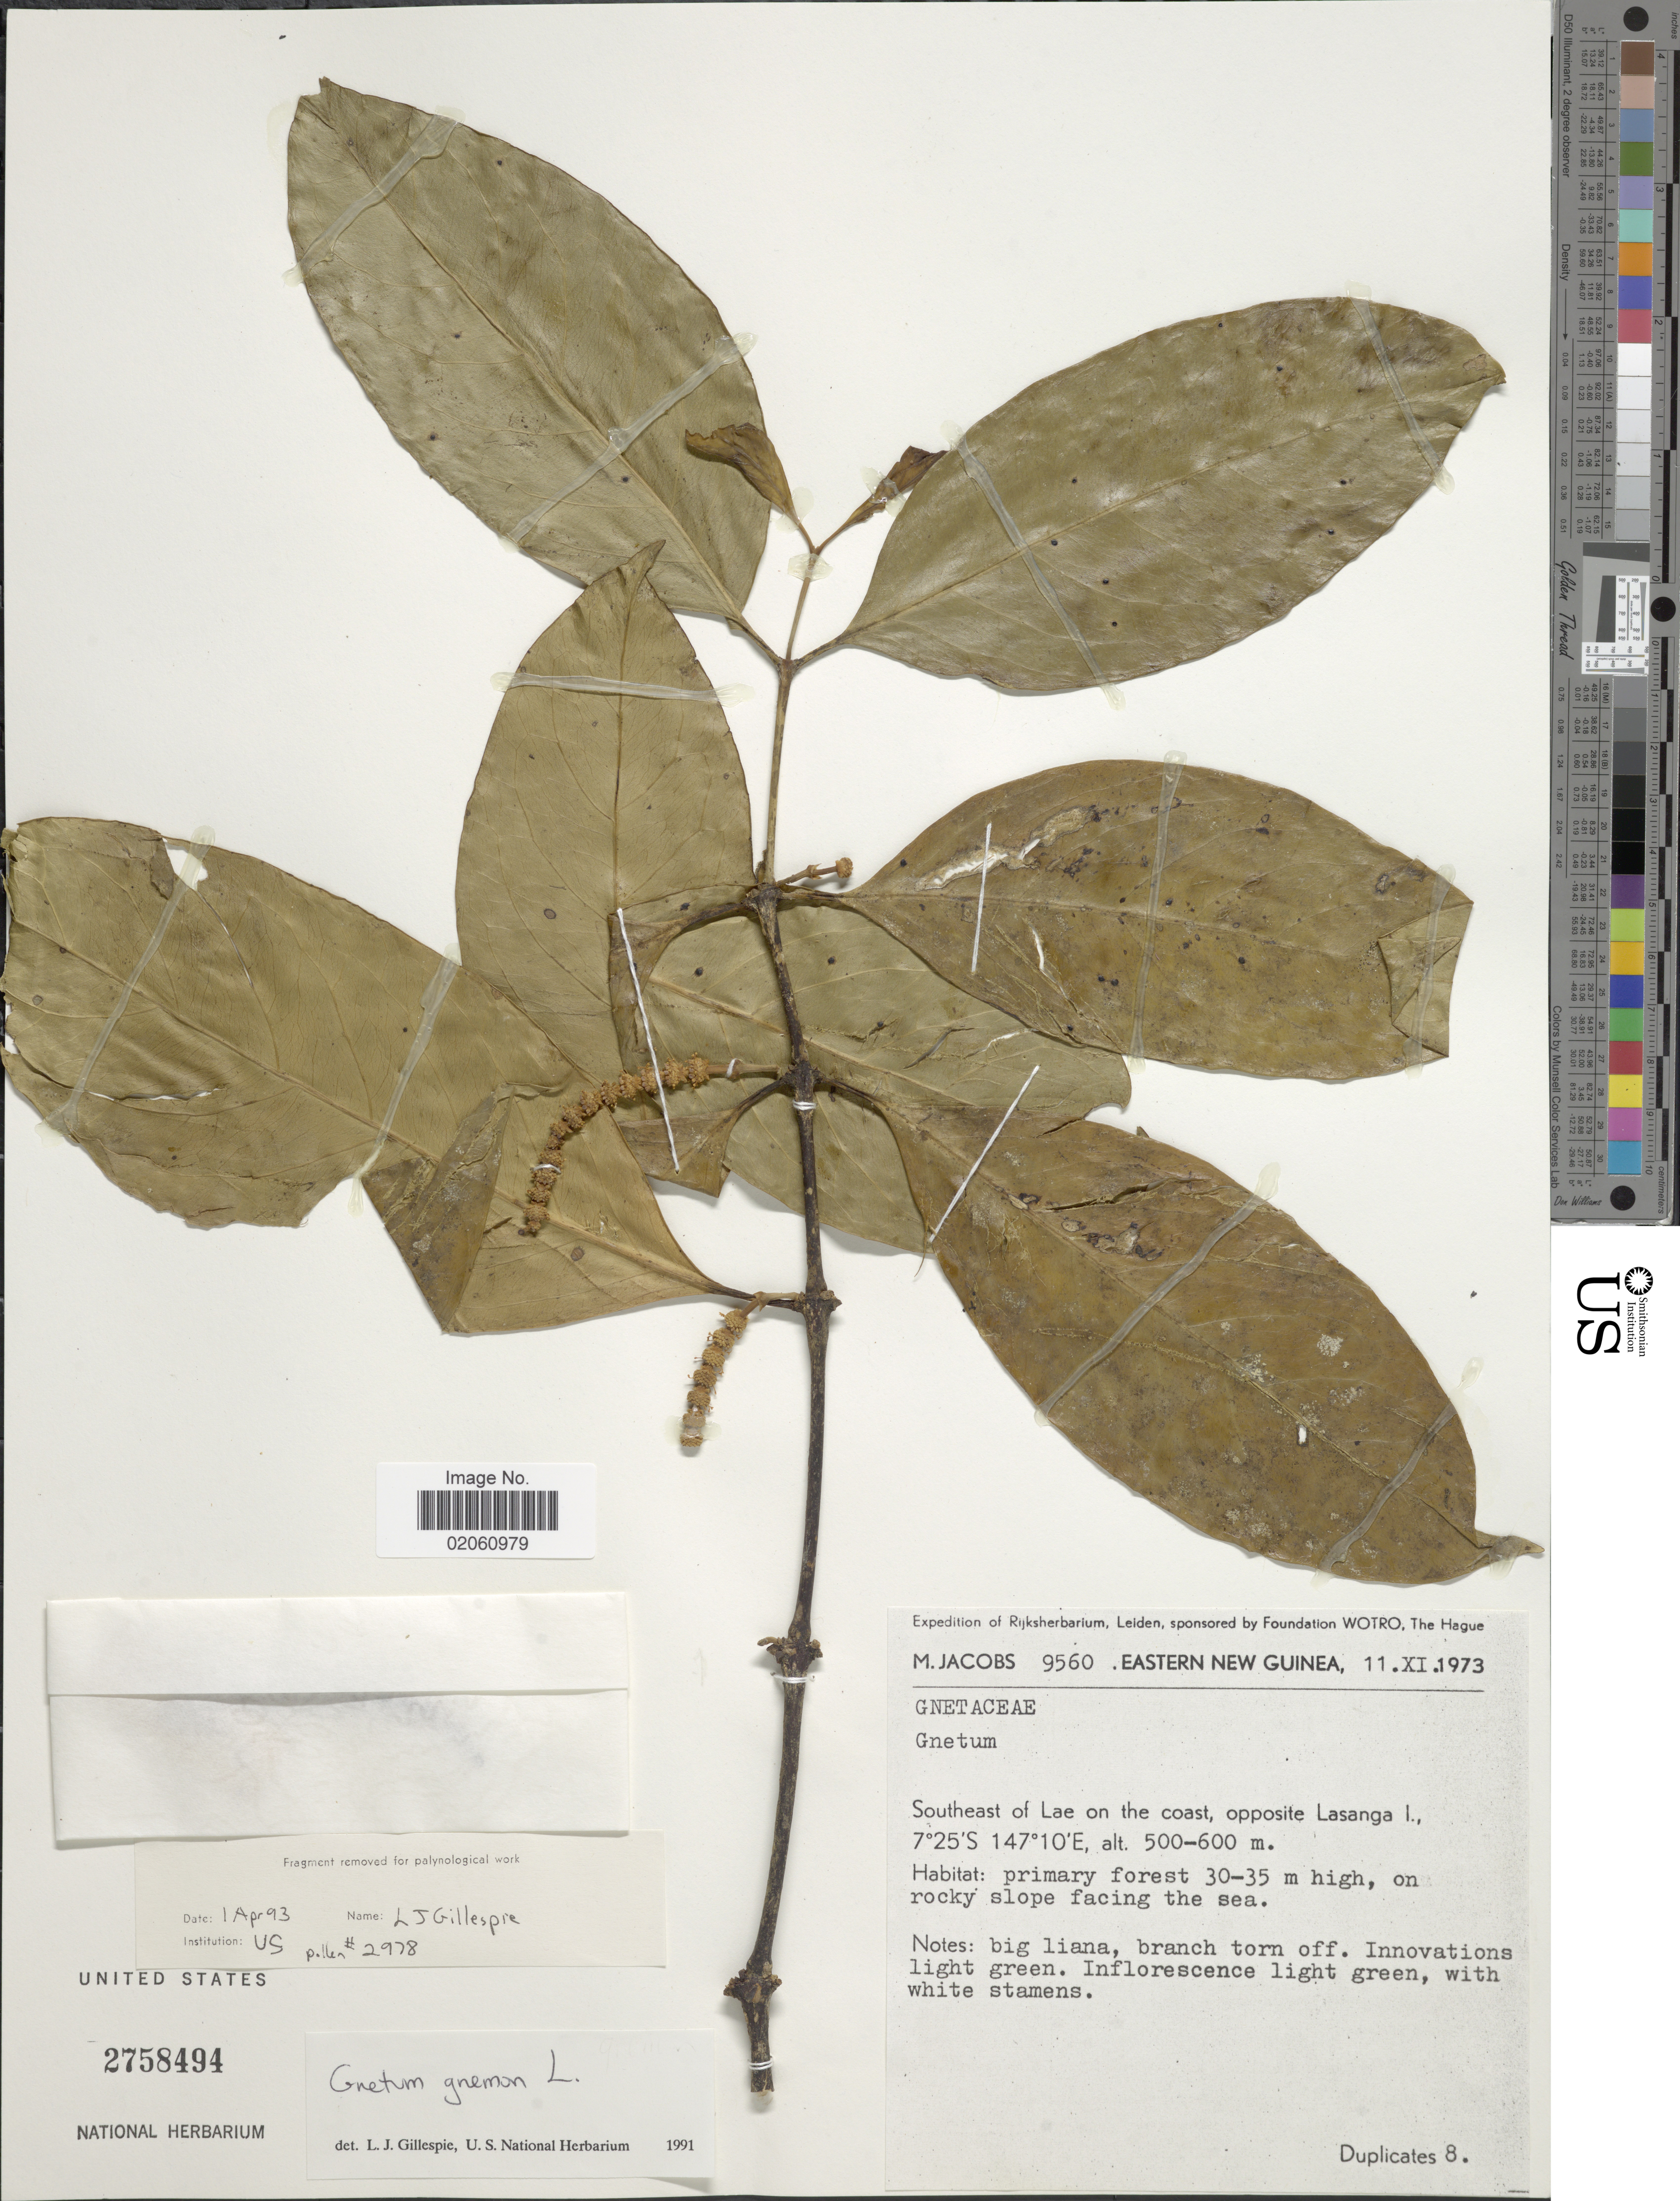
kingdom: Plantae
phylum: Tracheophyta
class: Gnetopsida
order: Gnetales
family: Gnetaceae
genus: Gnetum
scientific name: Gnetum gnemon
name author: L.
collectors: M. Jacobs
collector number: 9560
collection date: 1973-11-11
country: Papua New Guinea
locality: Eastern New Guinea, Southeast of Lae on the coast, opposite Lasanga I., on rocky slope facing the sea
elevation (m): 500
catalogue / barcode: US 2758494